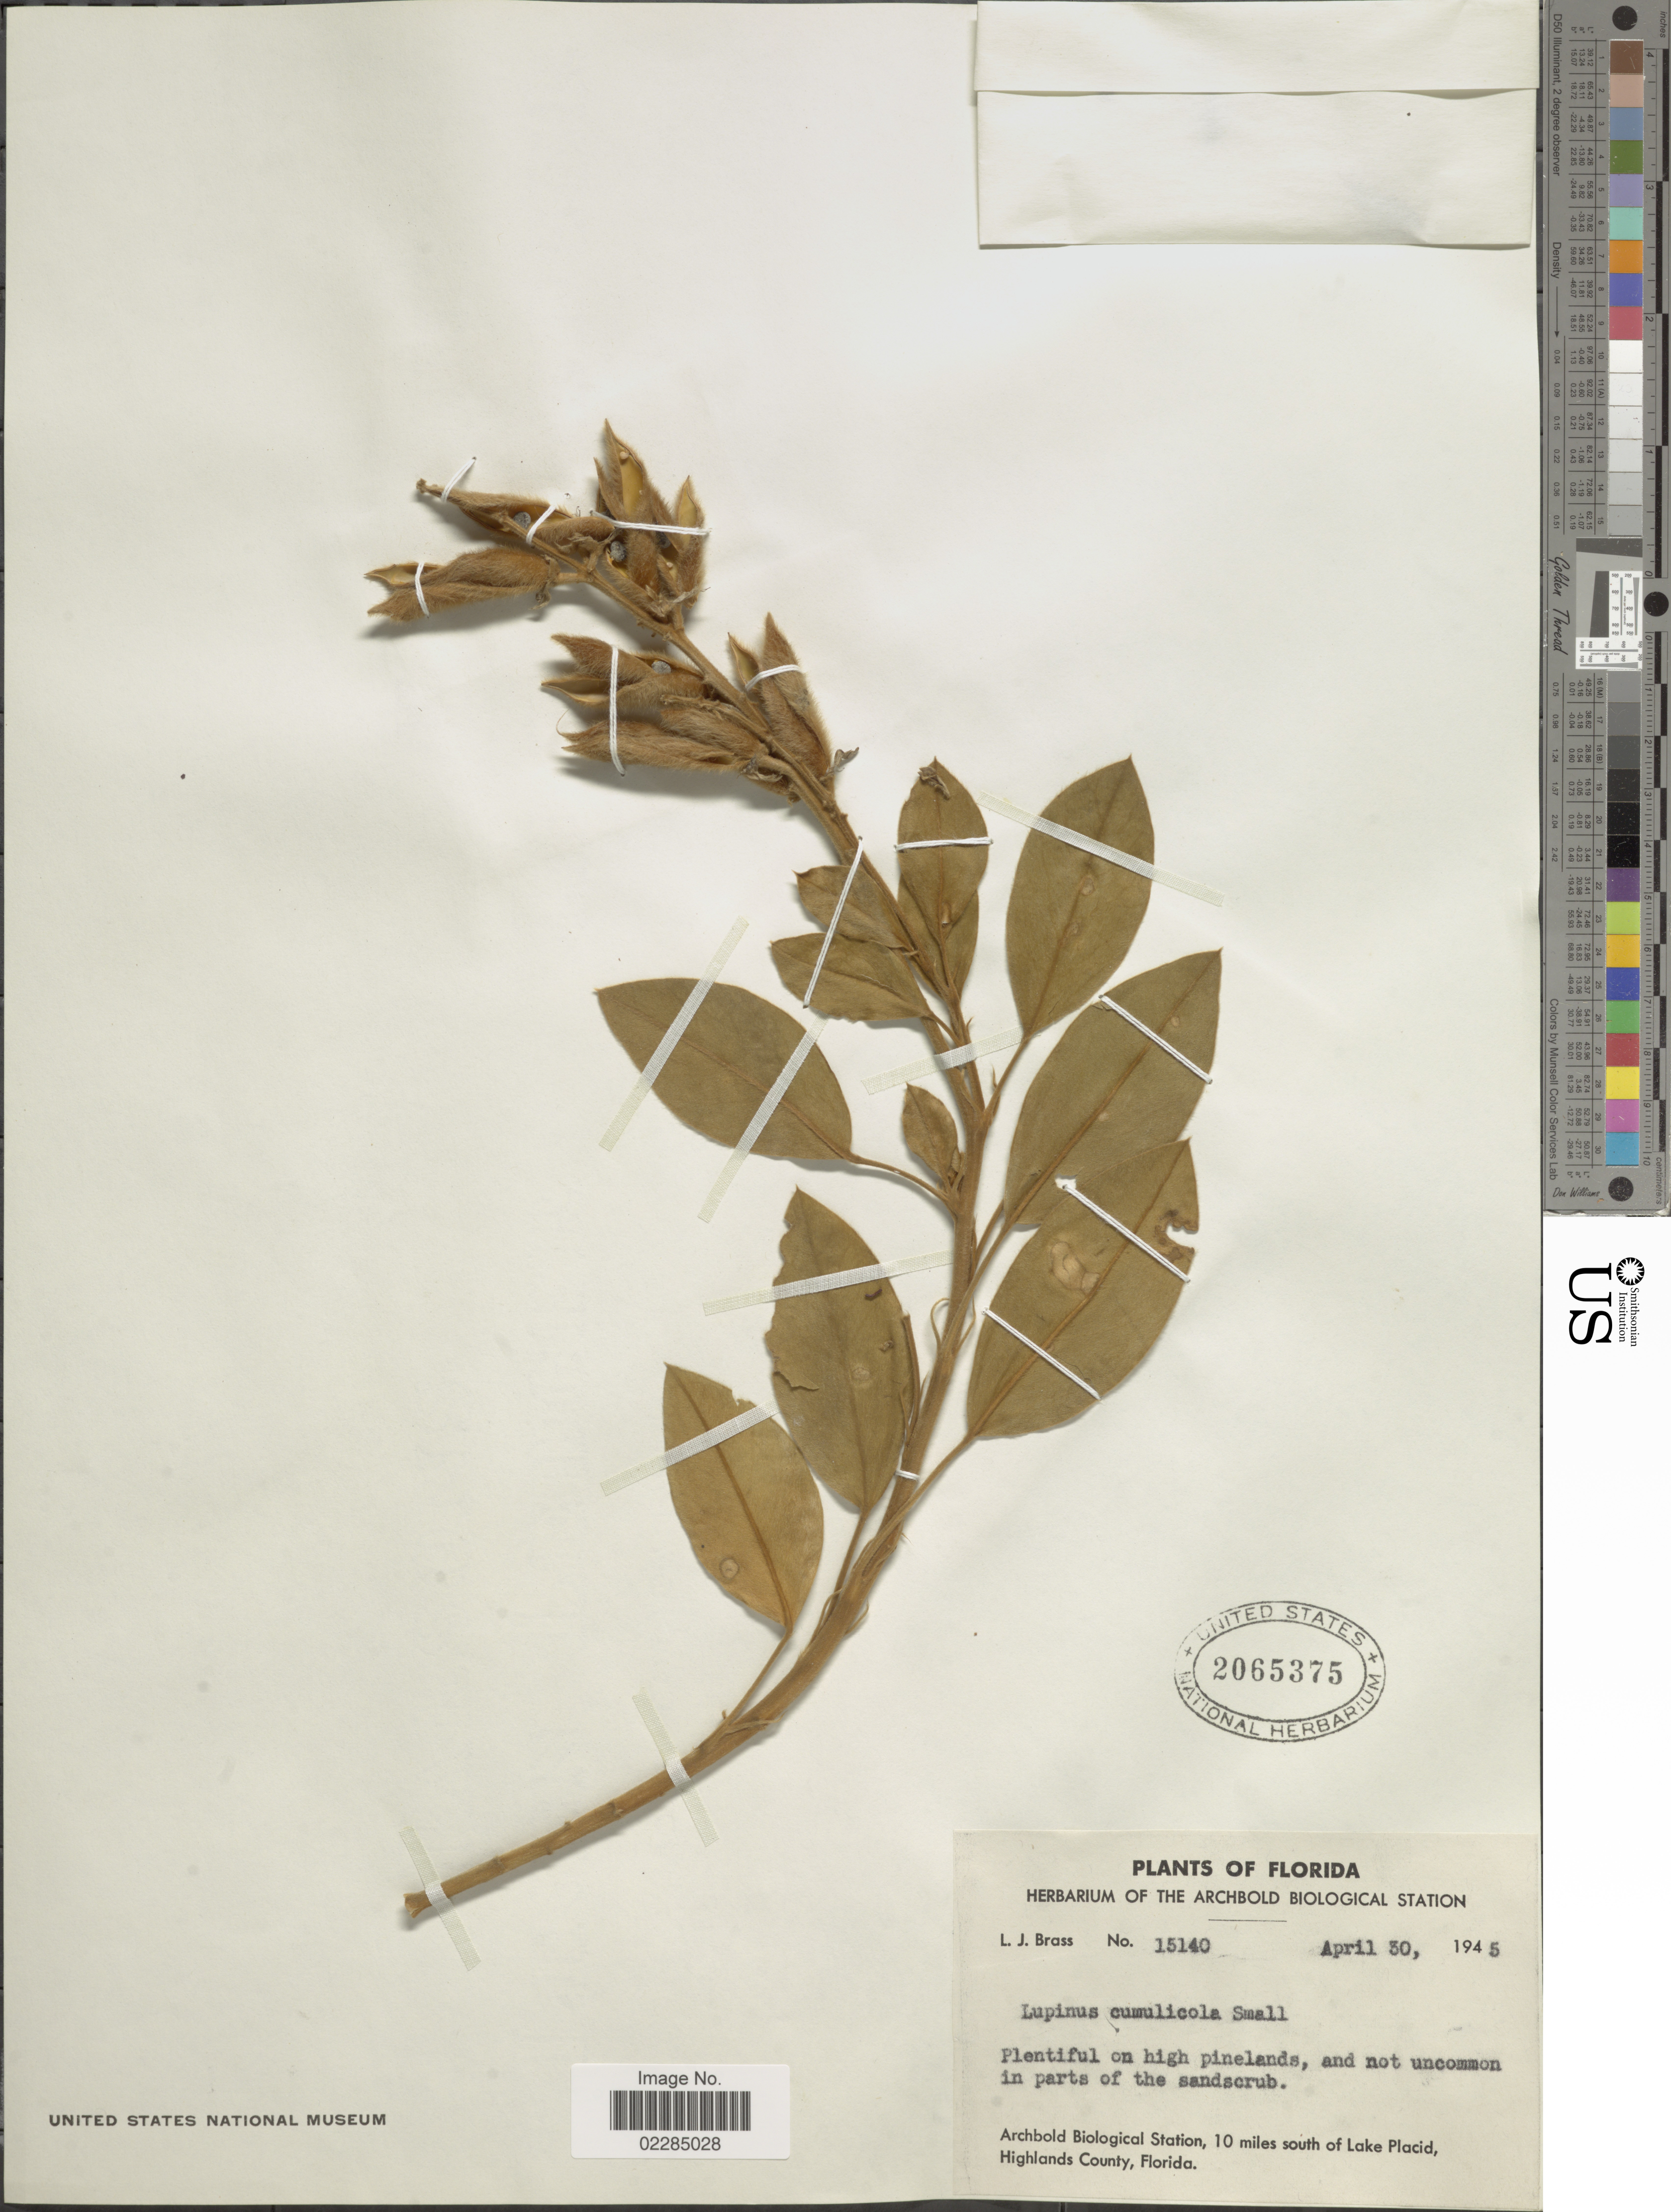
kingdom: Plantae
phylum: Tracheophyta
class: Magnoliopsida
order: Fabales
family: Fabaceae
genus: Lupinus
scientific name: Lupinus cumulicola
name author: Small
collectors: L. J. Brass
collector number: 15140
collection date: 1945-04-30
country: United States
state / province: Florida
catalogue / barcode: US 2065375